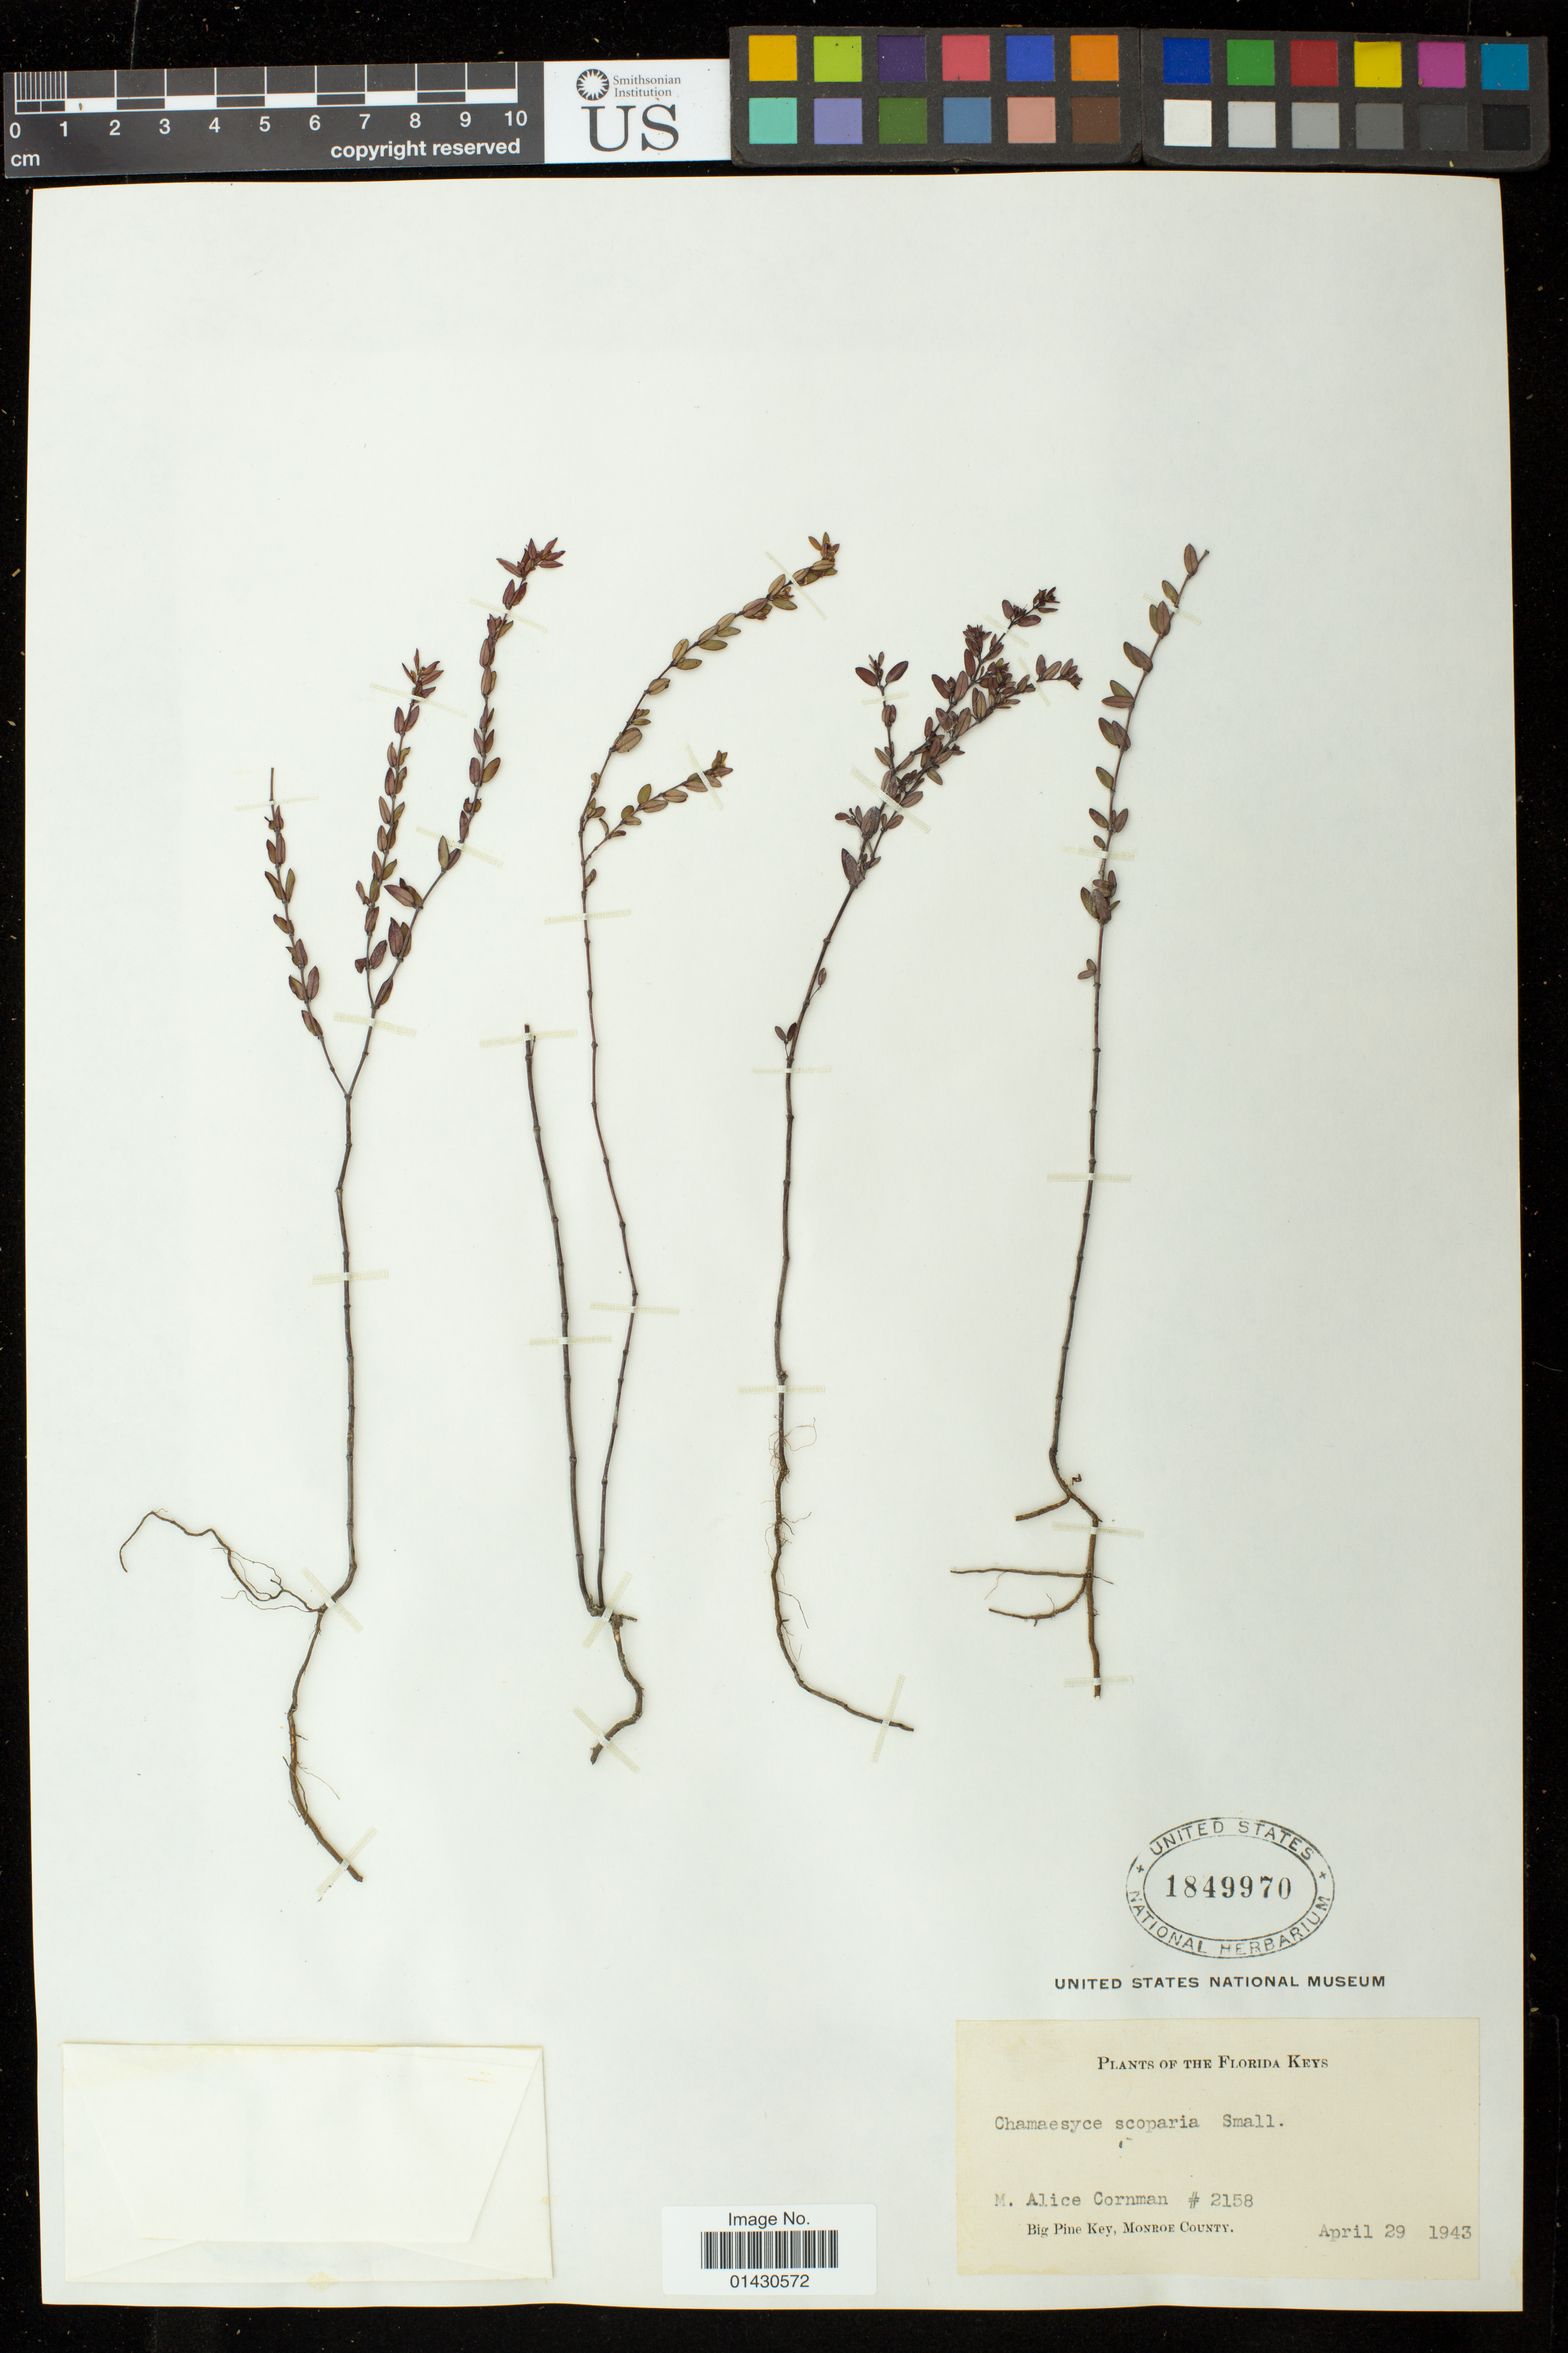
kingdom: Plantae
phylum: Tracheophyta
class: Magnoliopsida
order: Malpighiales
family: Euphorbiaceae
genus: Euphorbia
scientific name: Euphorbia porteriana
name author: (Small) Oudejans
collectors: M. Cornman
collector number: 2158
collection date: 1943-04-29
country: United States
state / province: Florida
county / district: Monroe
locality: Floria Keys; Big Pine Key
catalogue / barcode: US 1849970